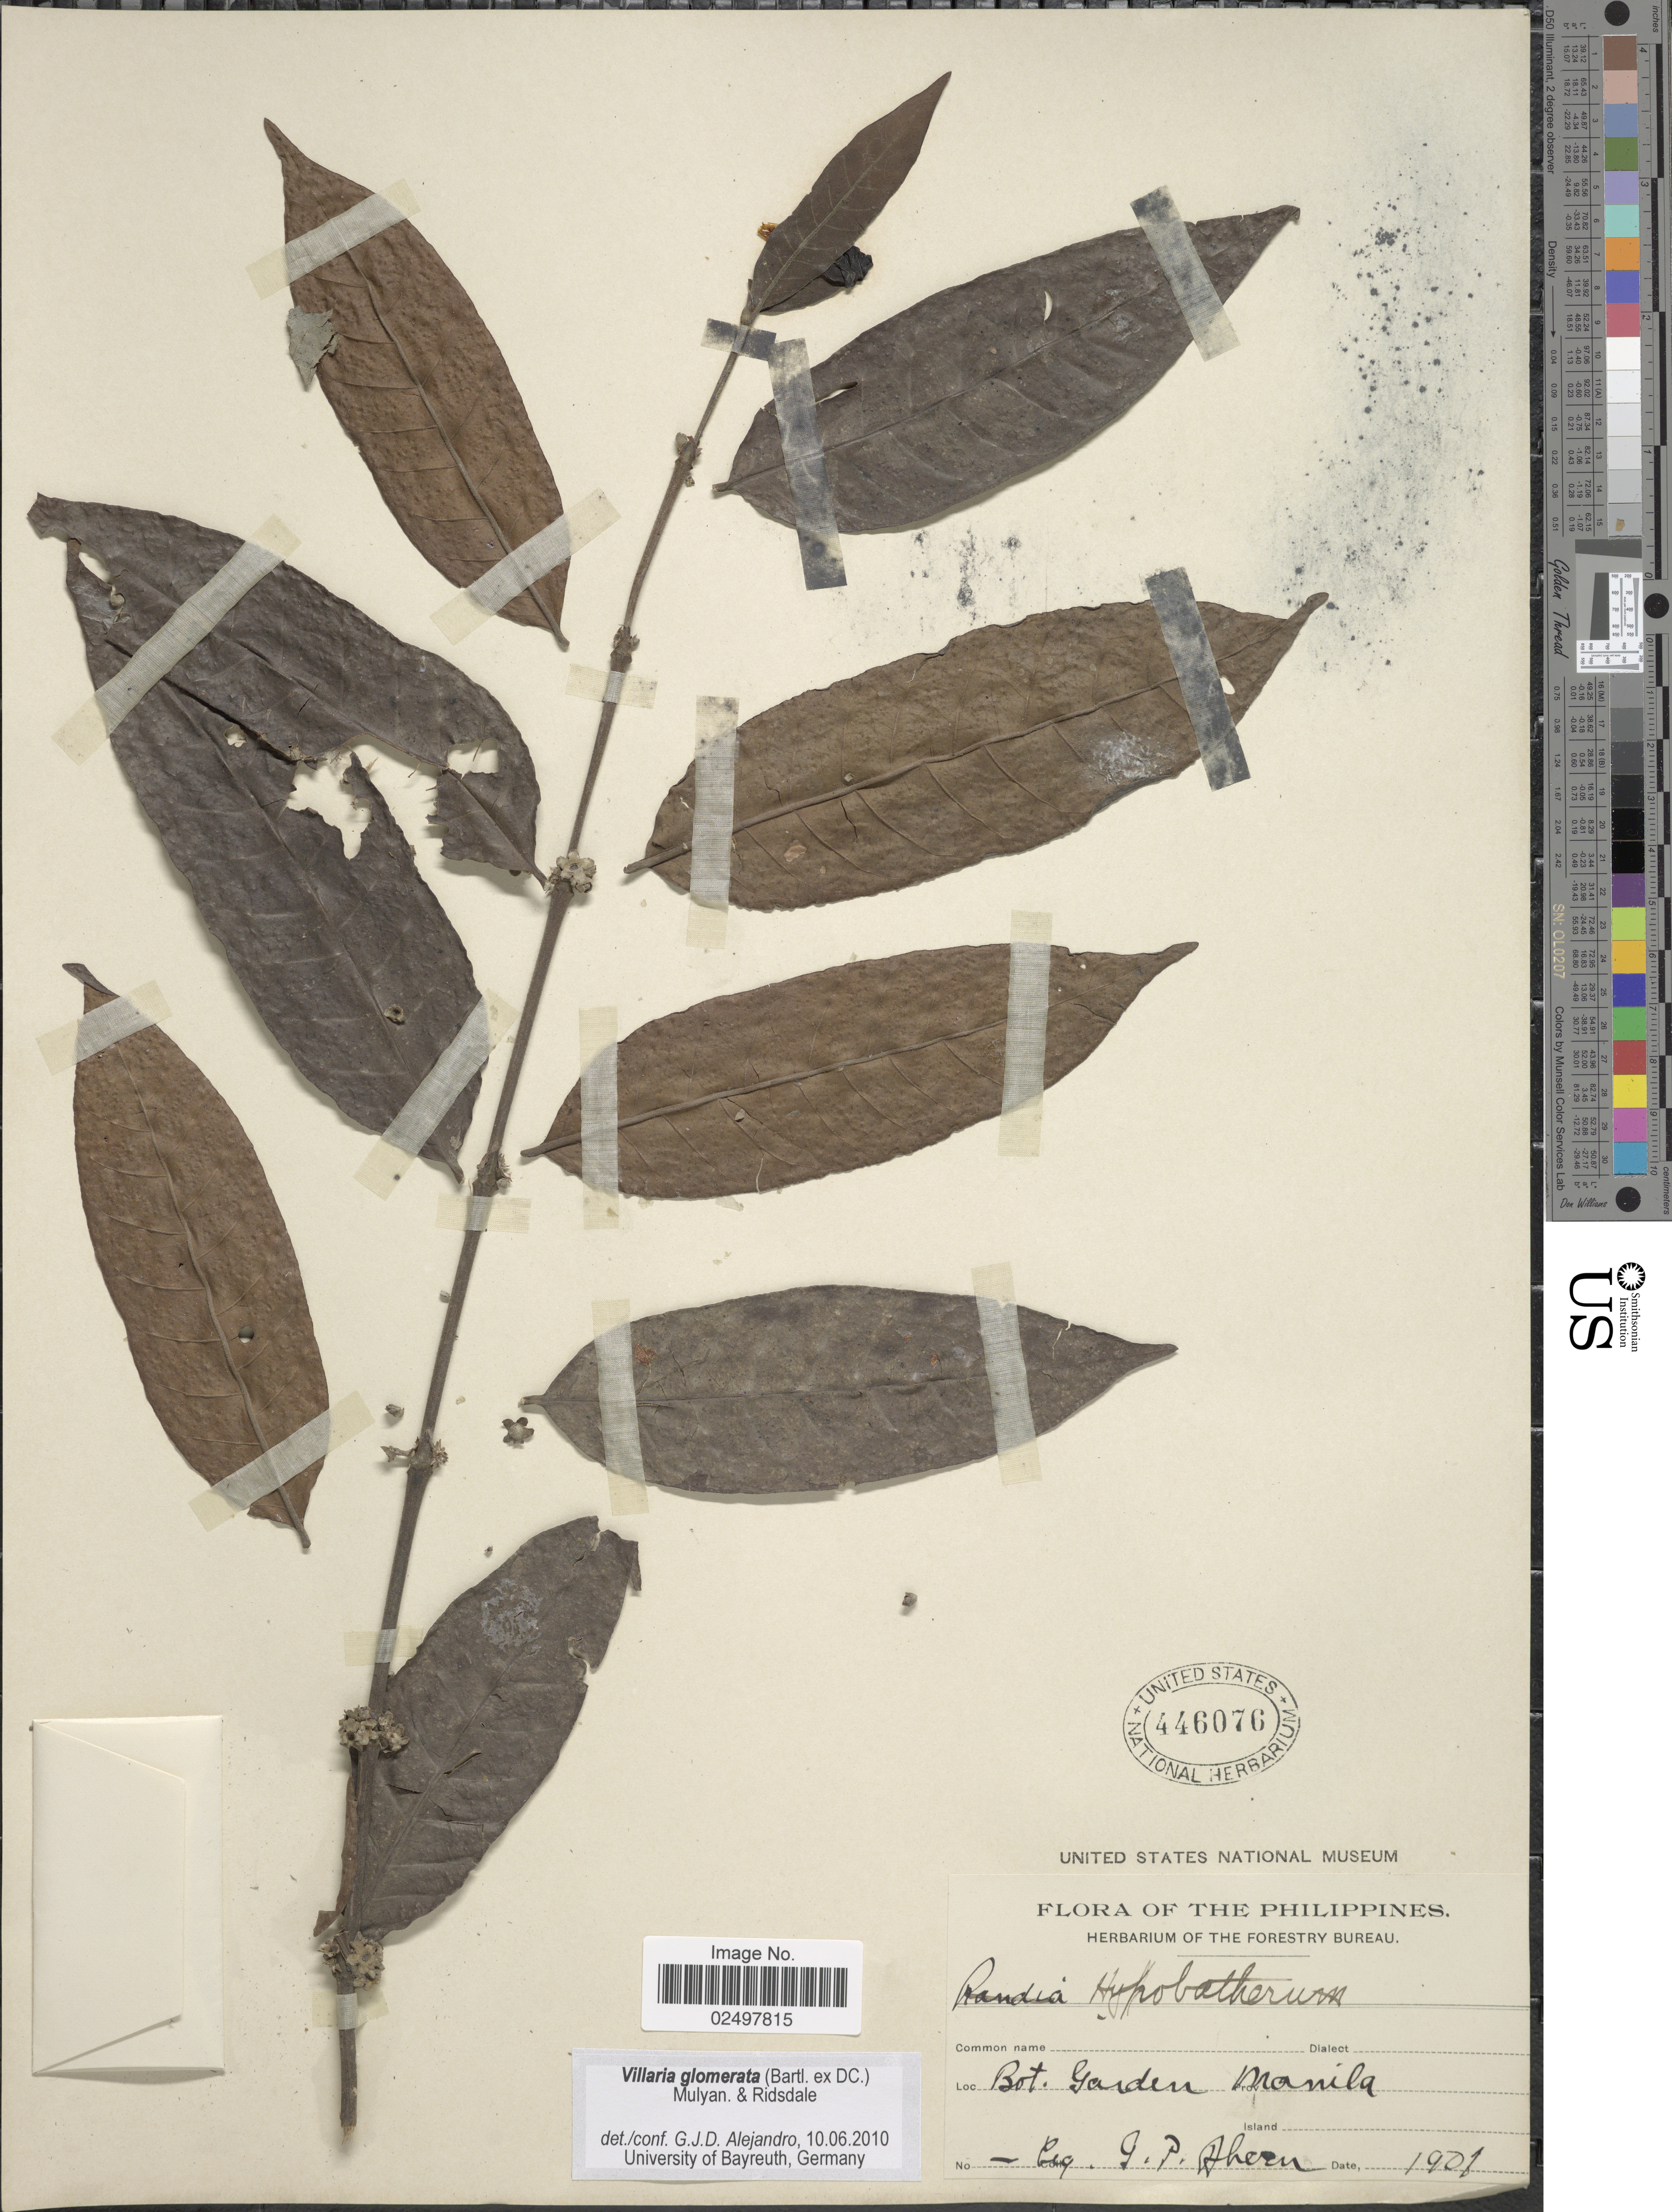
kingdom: Plantae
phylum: Tracheophyta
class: Magnoliopsida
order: Gentianales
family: Rubiaceae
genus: Villaria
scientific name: Villaria glomerata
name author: (Bartl. ex DC.) Mulyan. & Ridsdale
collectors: G. Ahern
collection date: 1901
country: Philippines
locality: Bot. Garden, Manila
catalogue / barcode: US 446076